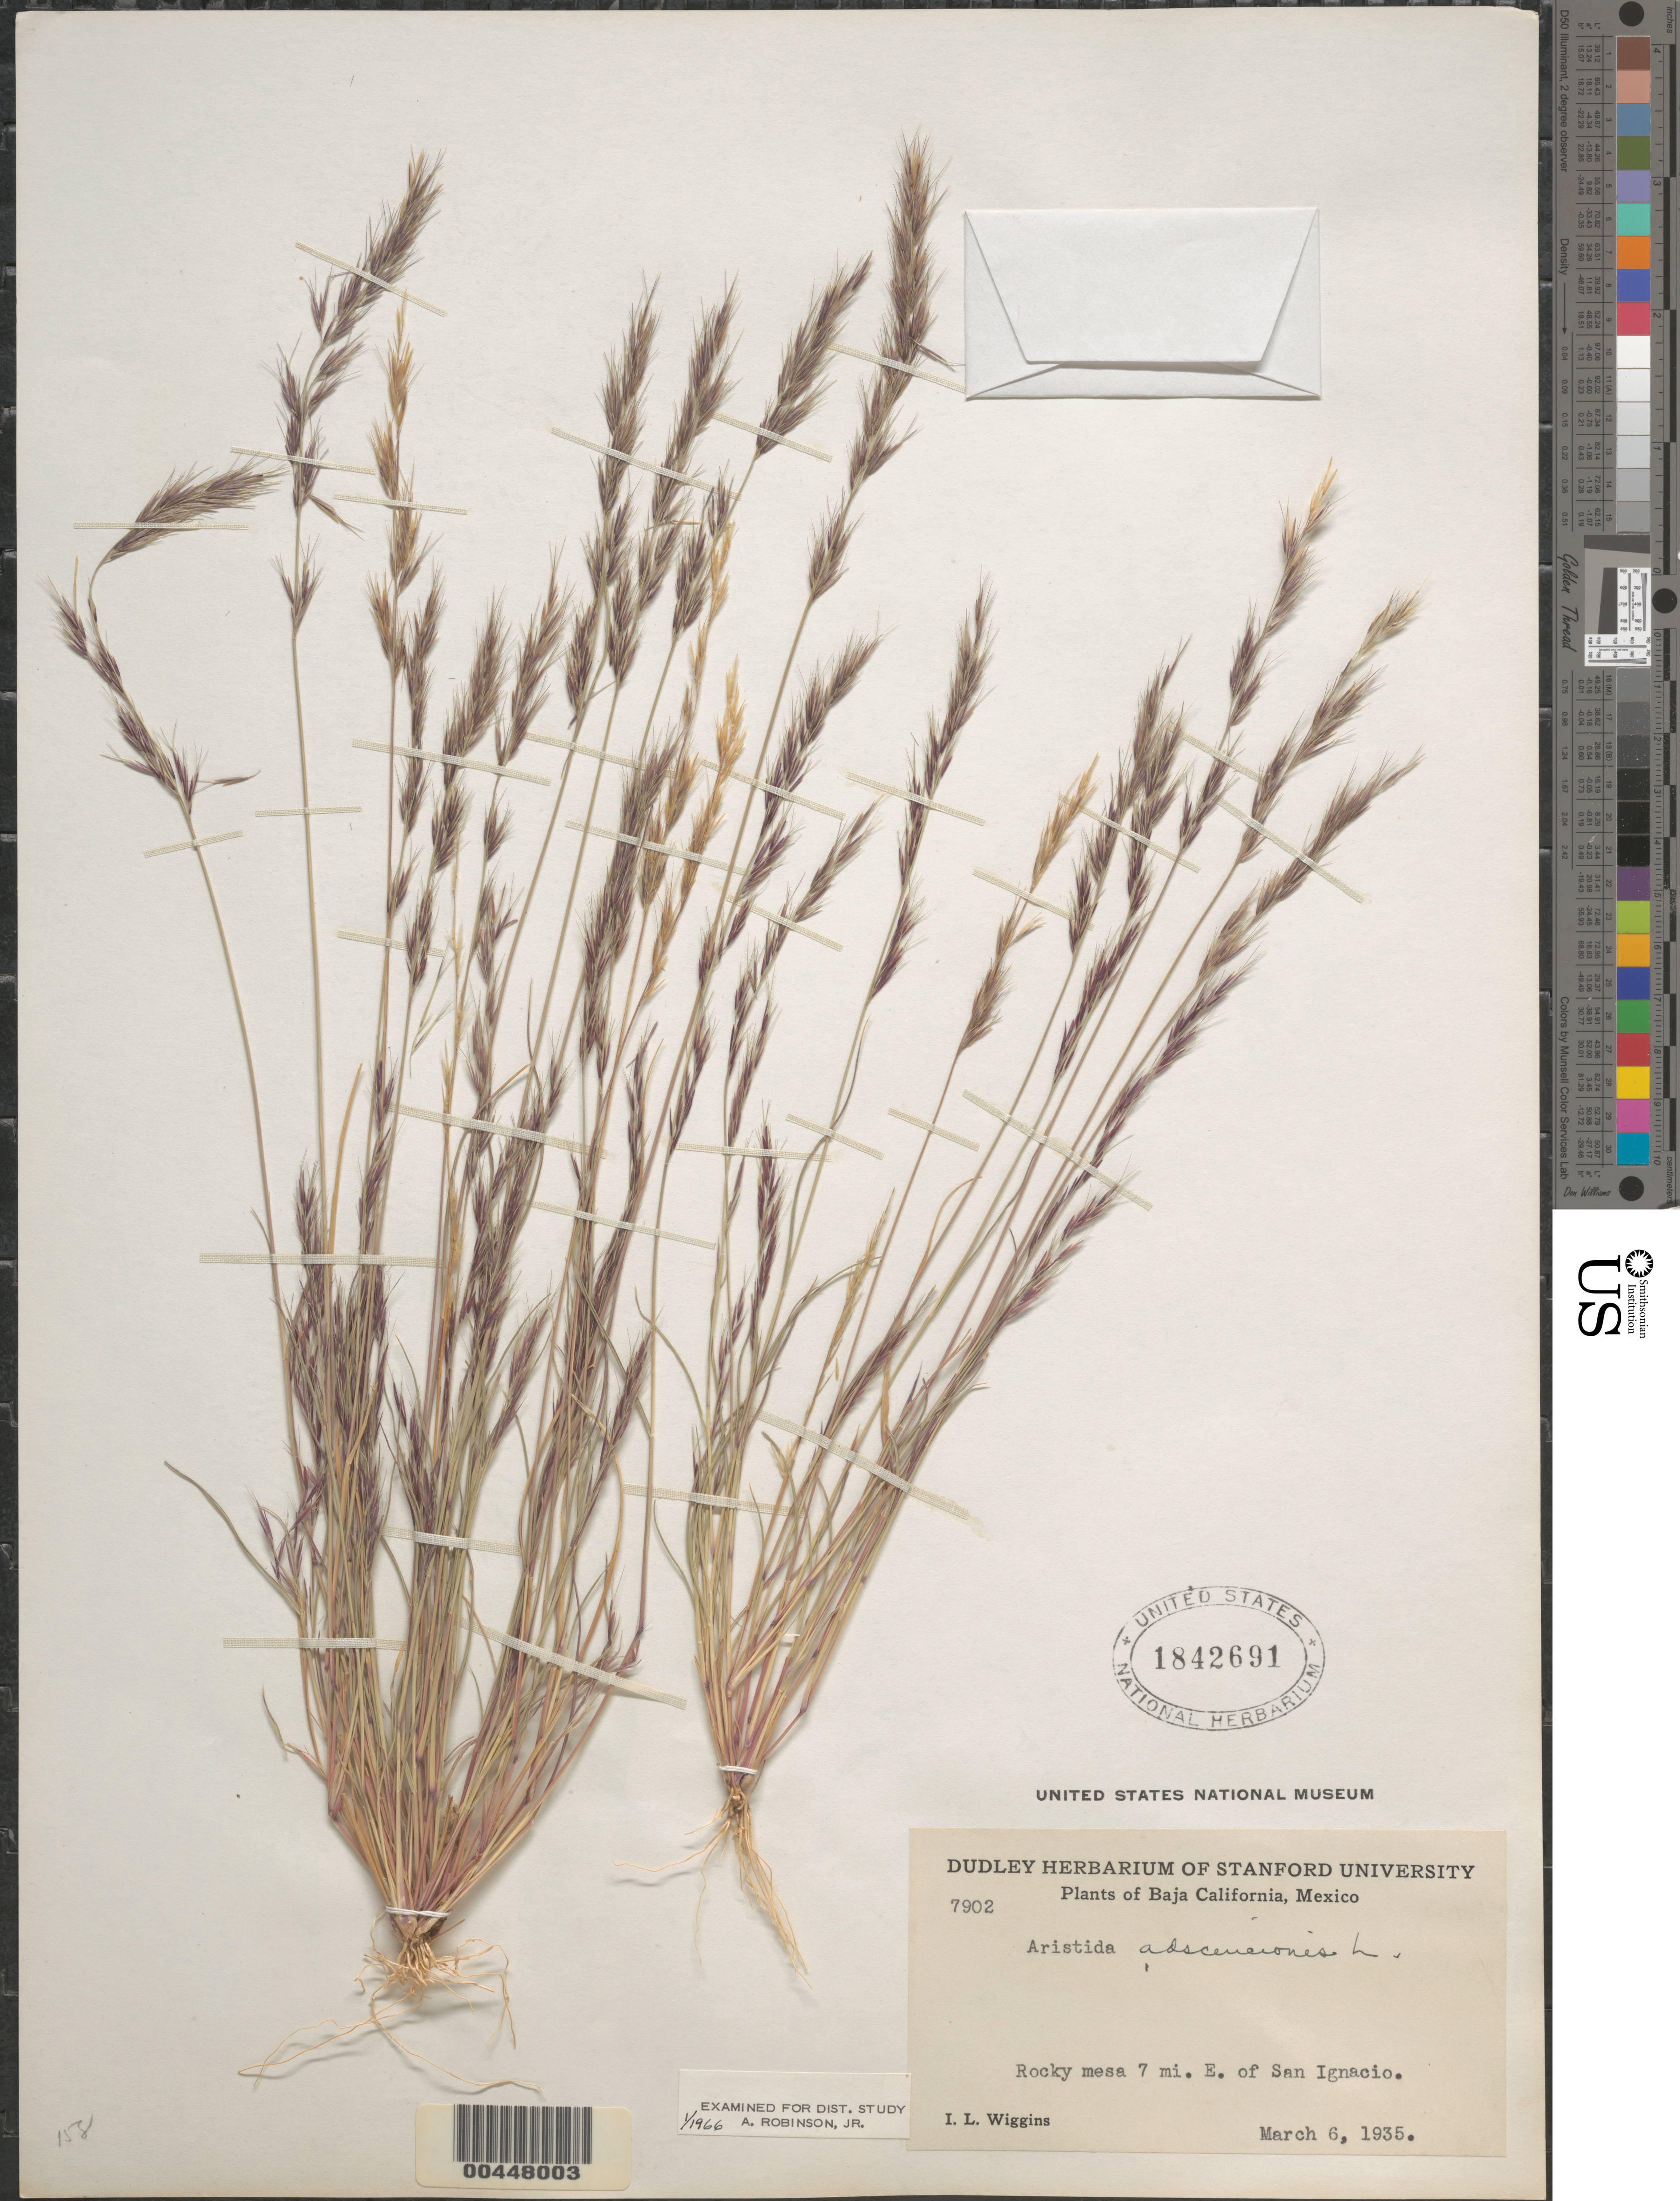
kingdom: Plantae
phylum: Tracheophyta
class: Liliopsida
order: Poales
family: Poaceae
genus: Aristida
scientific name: Aristida adscensionis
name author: L.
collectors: I. L. Wiggins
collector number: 7902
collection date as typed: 6 Mar 1935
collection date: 1935-03-06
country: Mexico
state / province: Baja California Norte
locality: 7 miles E of San Ignacio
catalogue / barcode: US 1842691